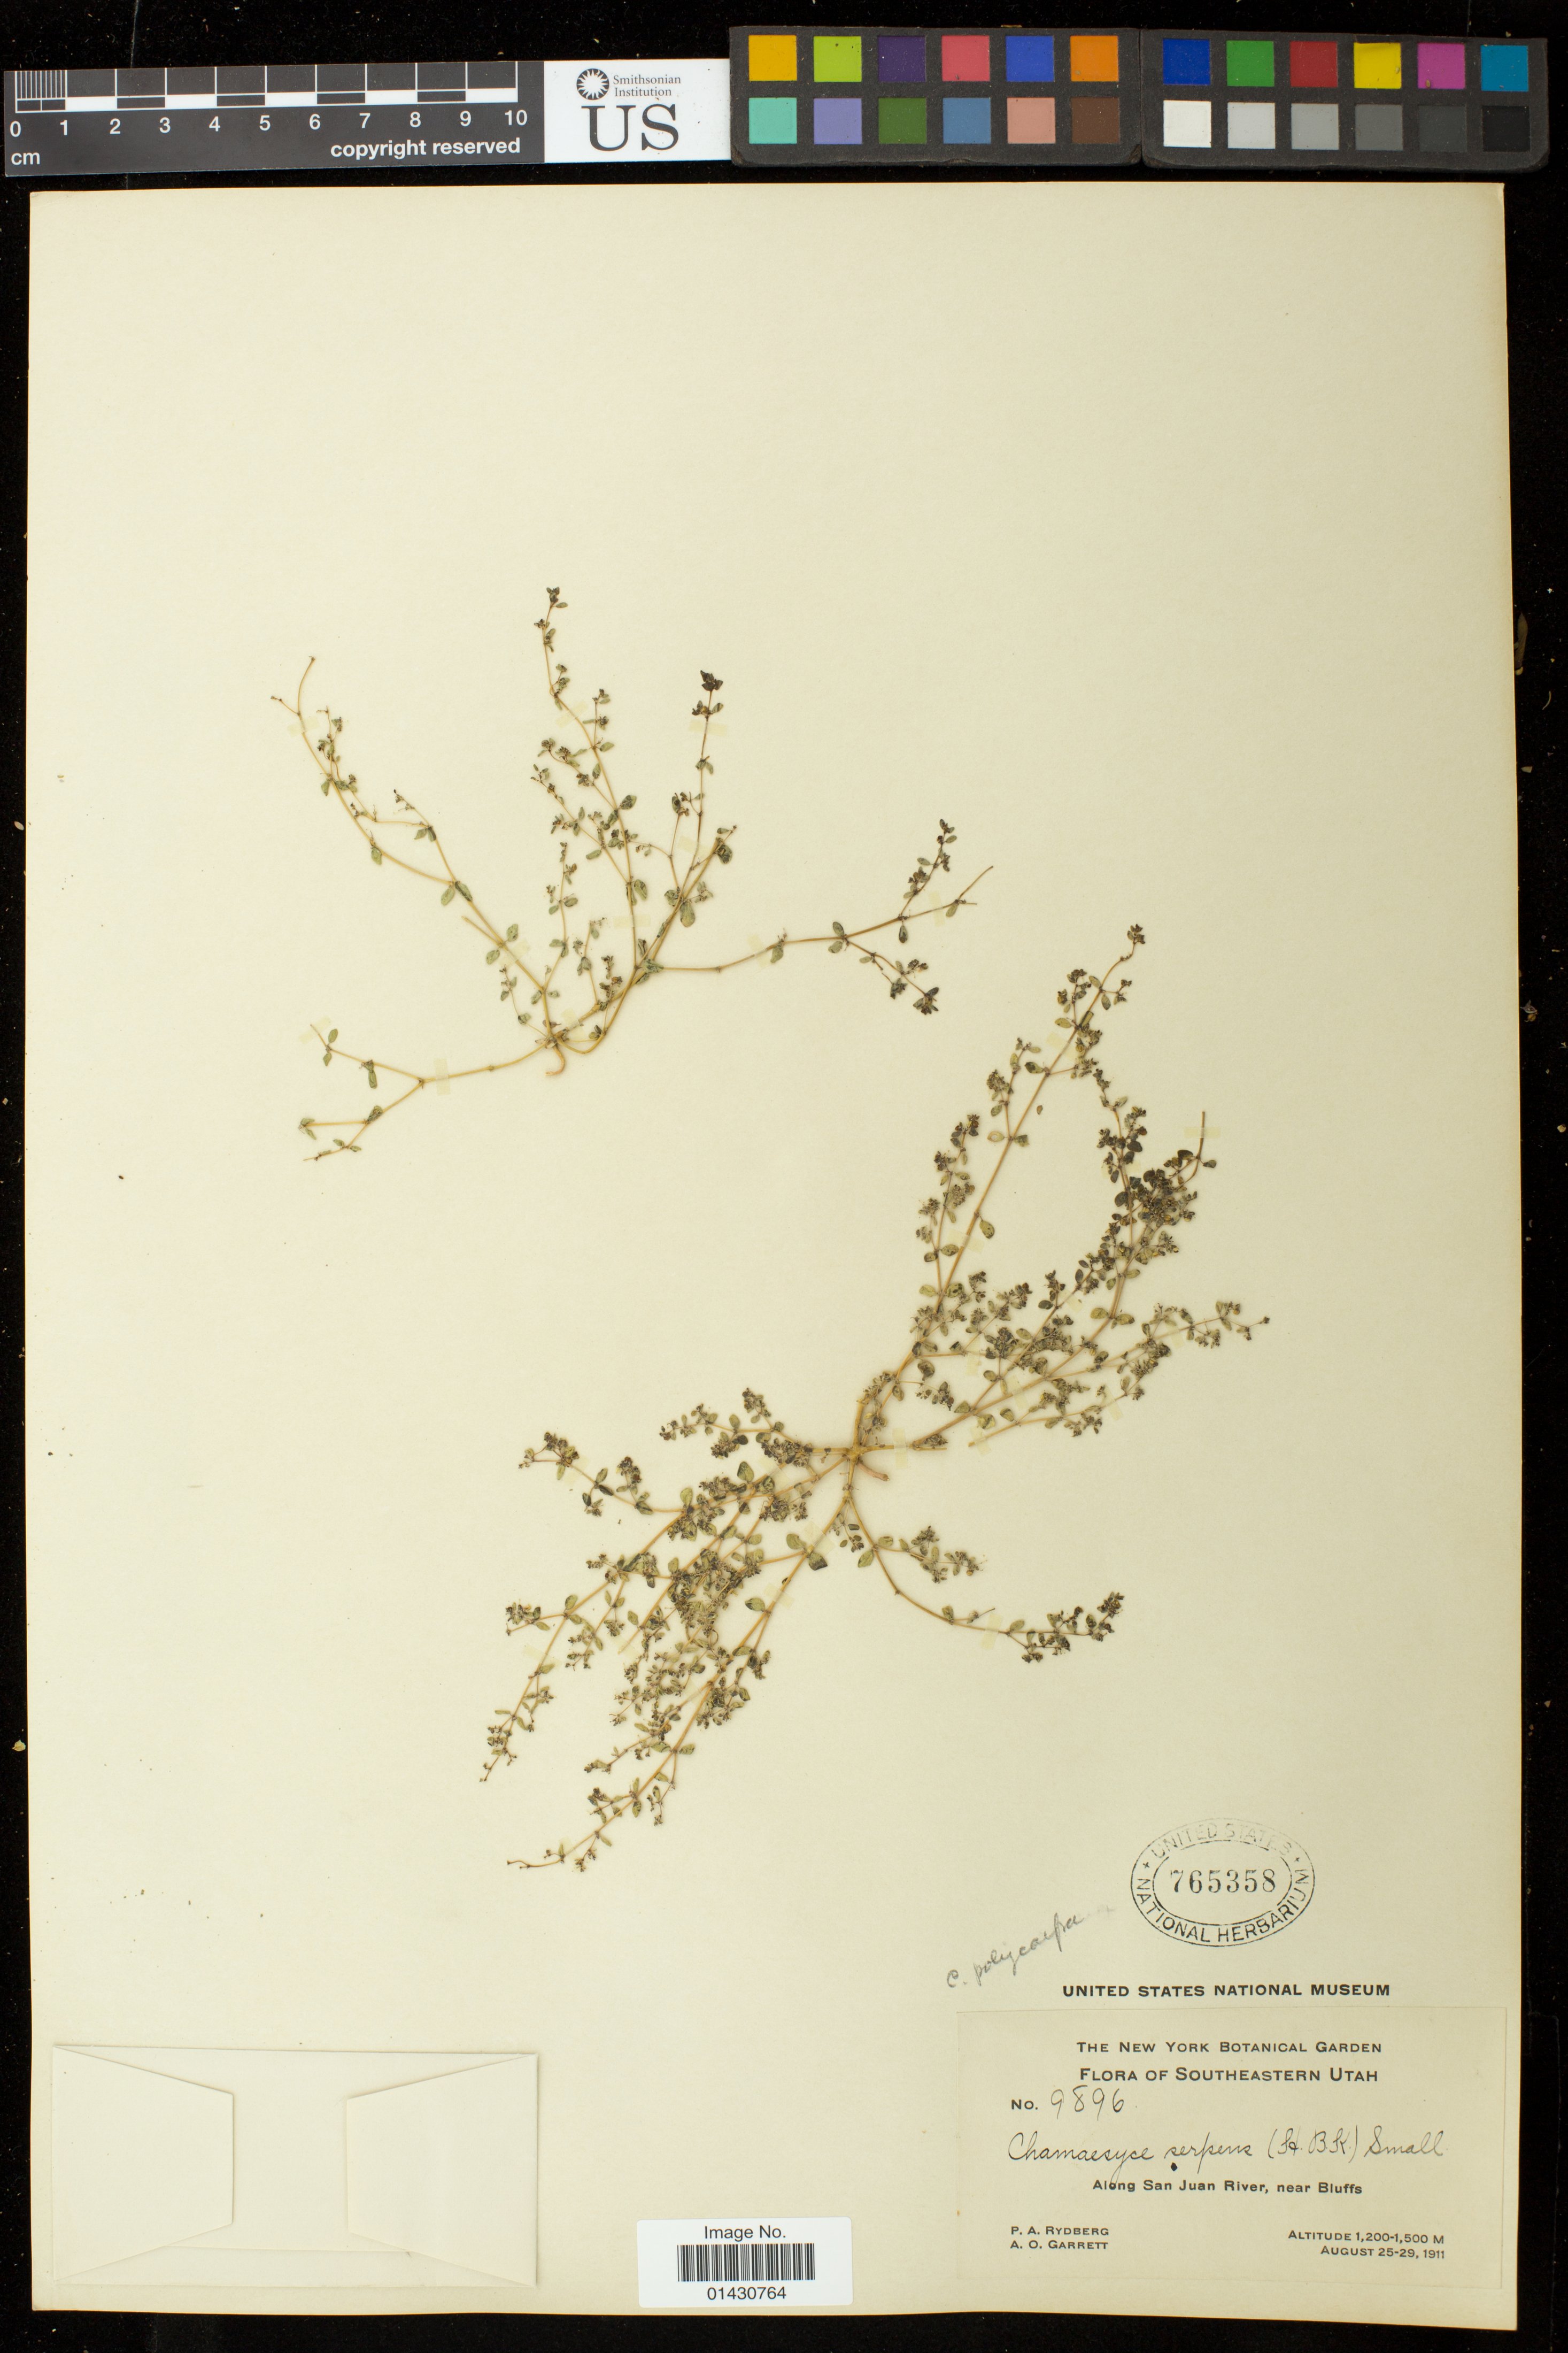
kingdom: Plantae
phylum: Tracheophyta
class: Magnoliopsida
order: Malpighiales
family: Euphorbiaceae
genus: Euphorbia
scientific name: Euphorbia micromera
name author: Boiss.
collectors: P. A. Rydberg & A. O. Garrett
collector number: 9896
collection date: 1911-08-25/1911-08-29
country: United States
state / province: Utah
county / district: San Juan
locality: Along San Juan River, near Bluffs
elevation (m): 1200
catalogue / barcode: US 765358